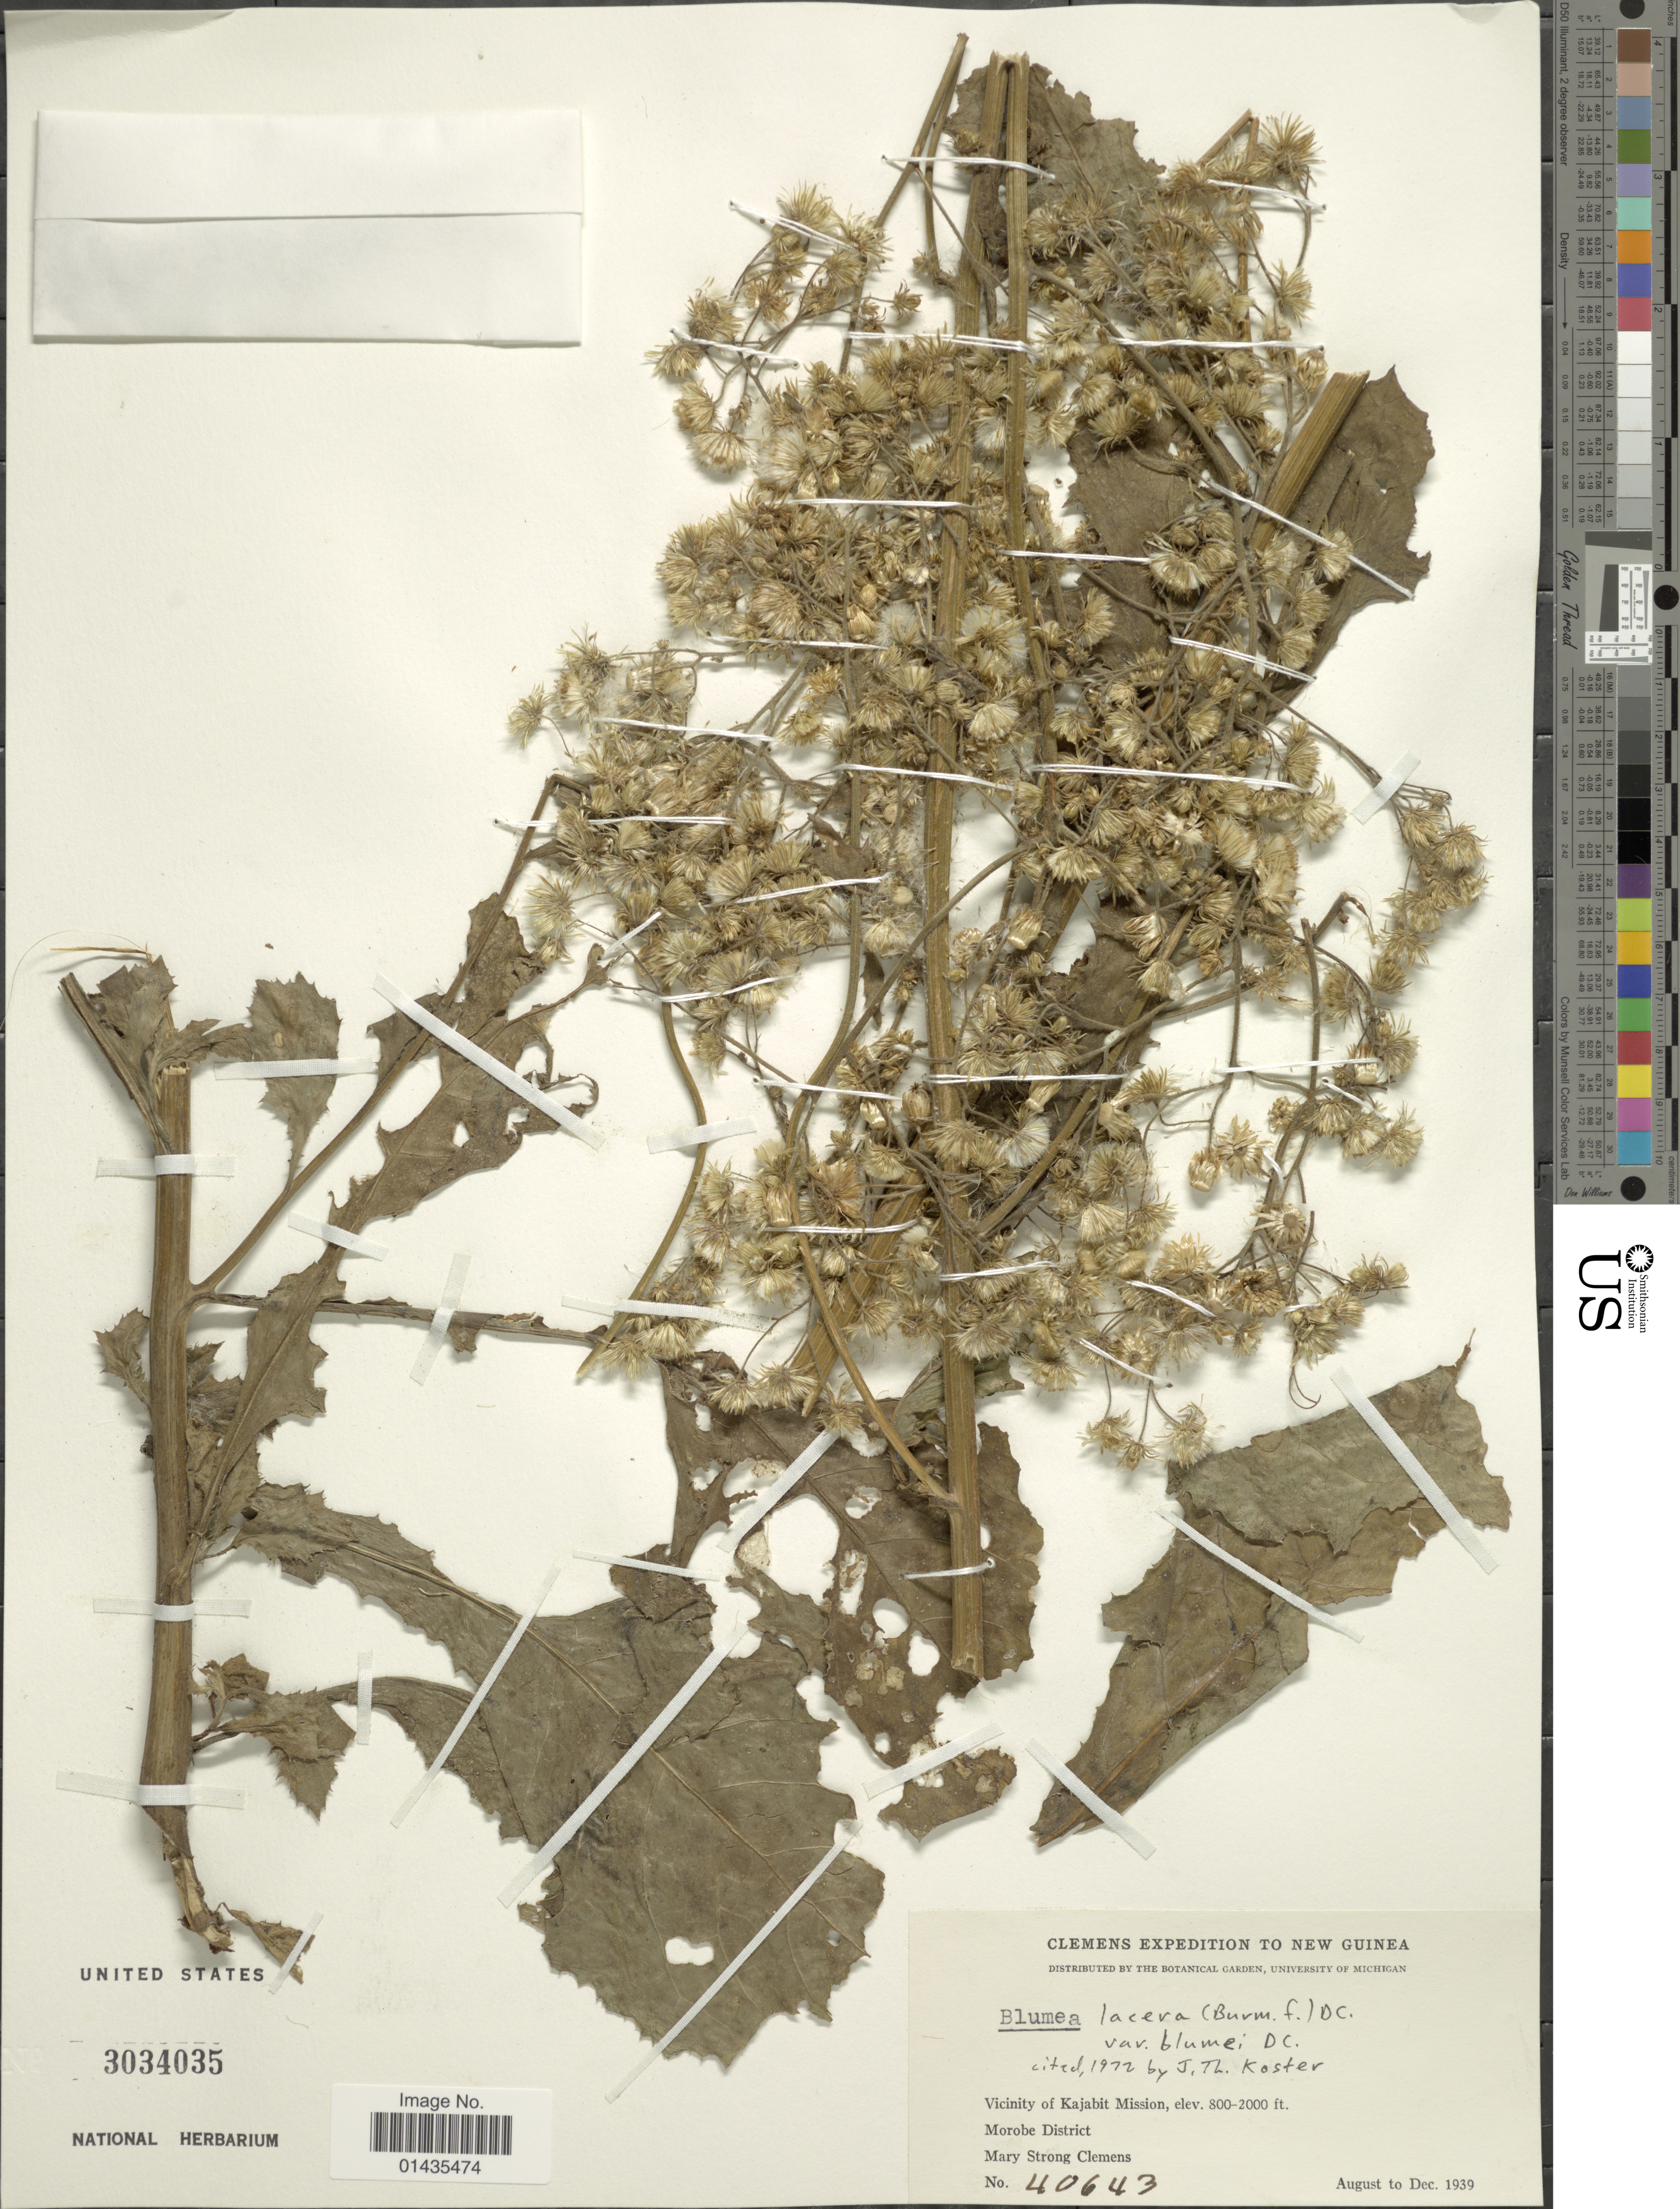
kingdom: Plantae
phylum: Tracheophyta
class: Magnoliopsida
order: Asterales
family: Asteraceae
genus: Blumea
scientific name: Blumea lacera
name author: (Roxb.) DC.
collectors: M. S. Clemens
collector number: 40643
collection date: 1939-08/1939-12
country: Papua New Guinea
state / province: Morobe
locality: New Guinea, Vicinity of Kajabit Mission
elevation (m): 244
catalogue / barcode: US 3034035